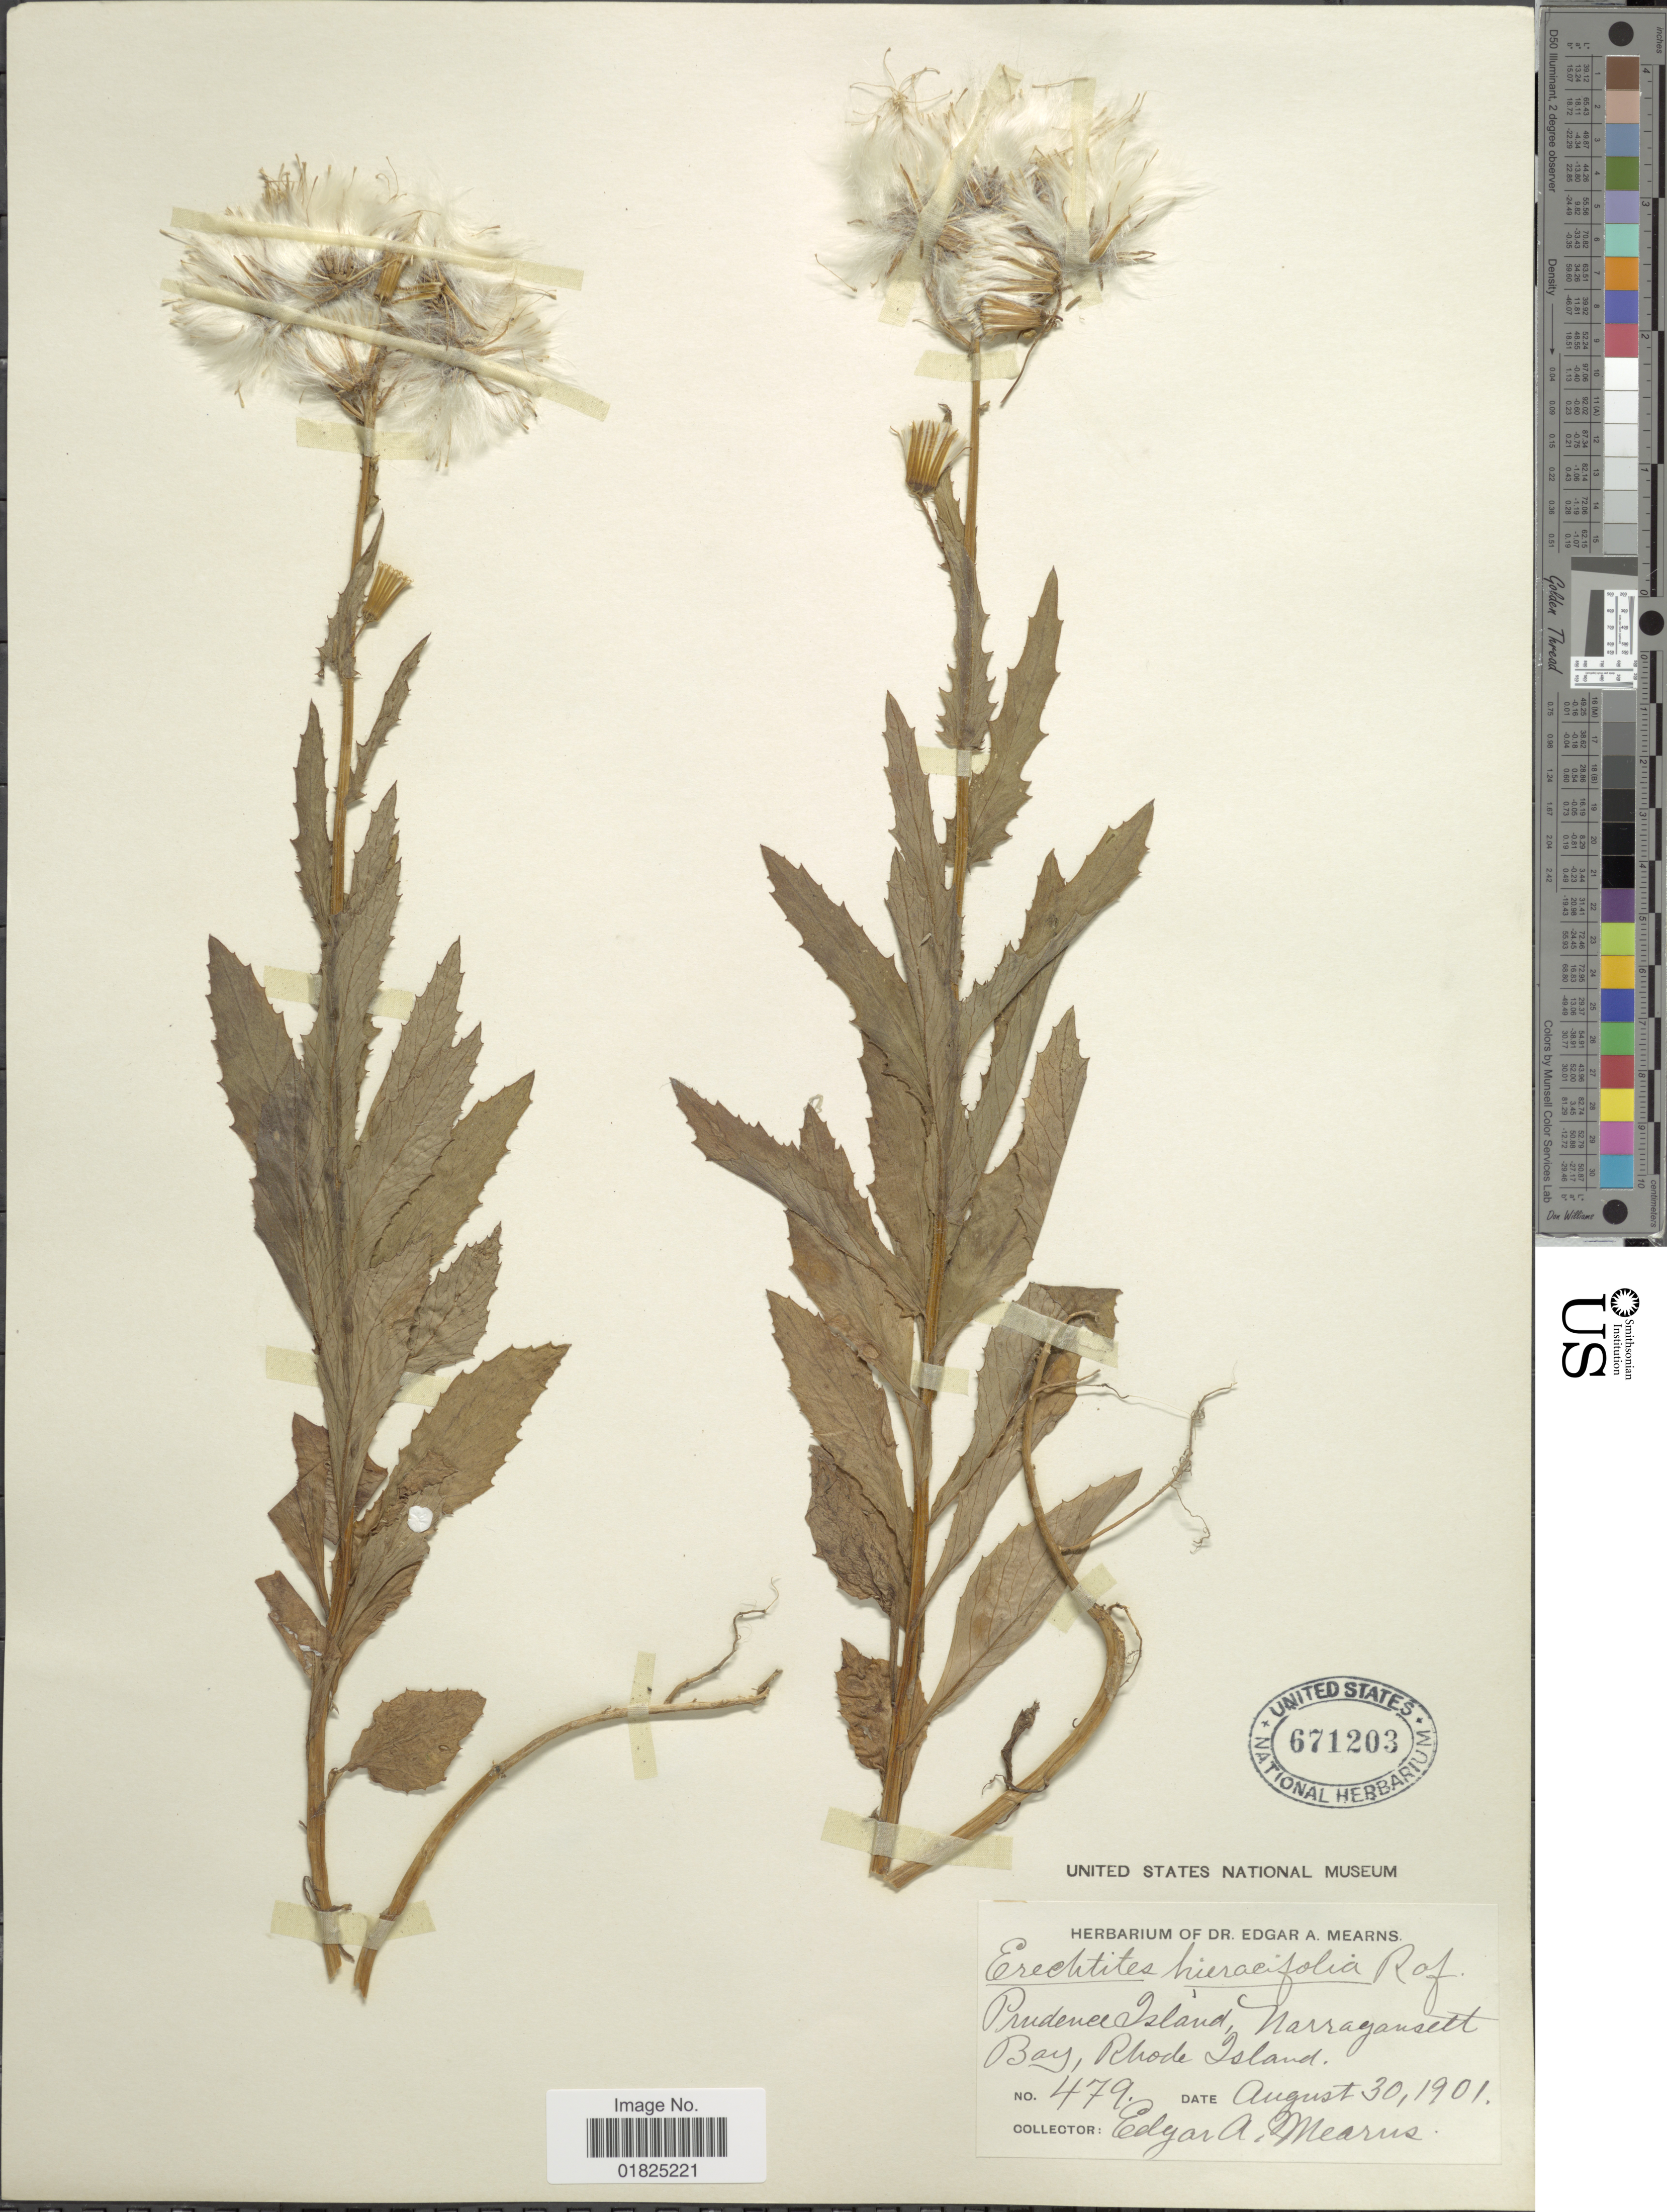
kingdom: Plantae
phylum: Tracheophyta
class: Magnoliopsida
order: Asterales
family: Asteraceae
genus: Erechtites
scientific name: Erechtites hieraciifolius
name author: (L.) Raf. ex DC.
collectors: E. A. Mearns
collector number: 479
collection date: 1901-08-30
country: United States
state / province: Rhode Island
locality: Prudence Island, Narrangansett Bay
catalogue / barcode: US 671203